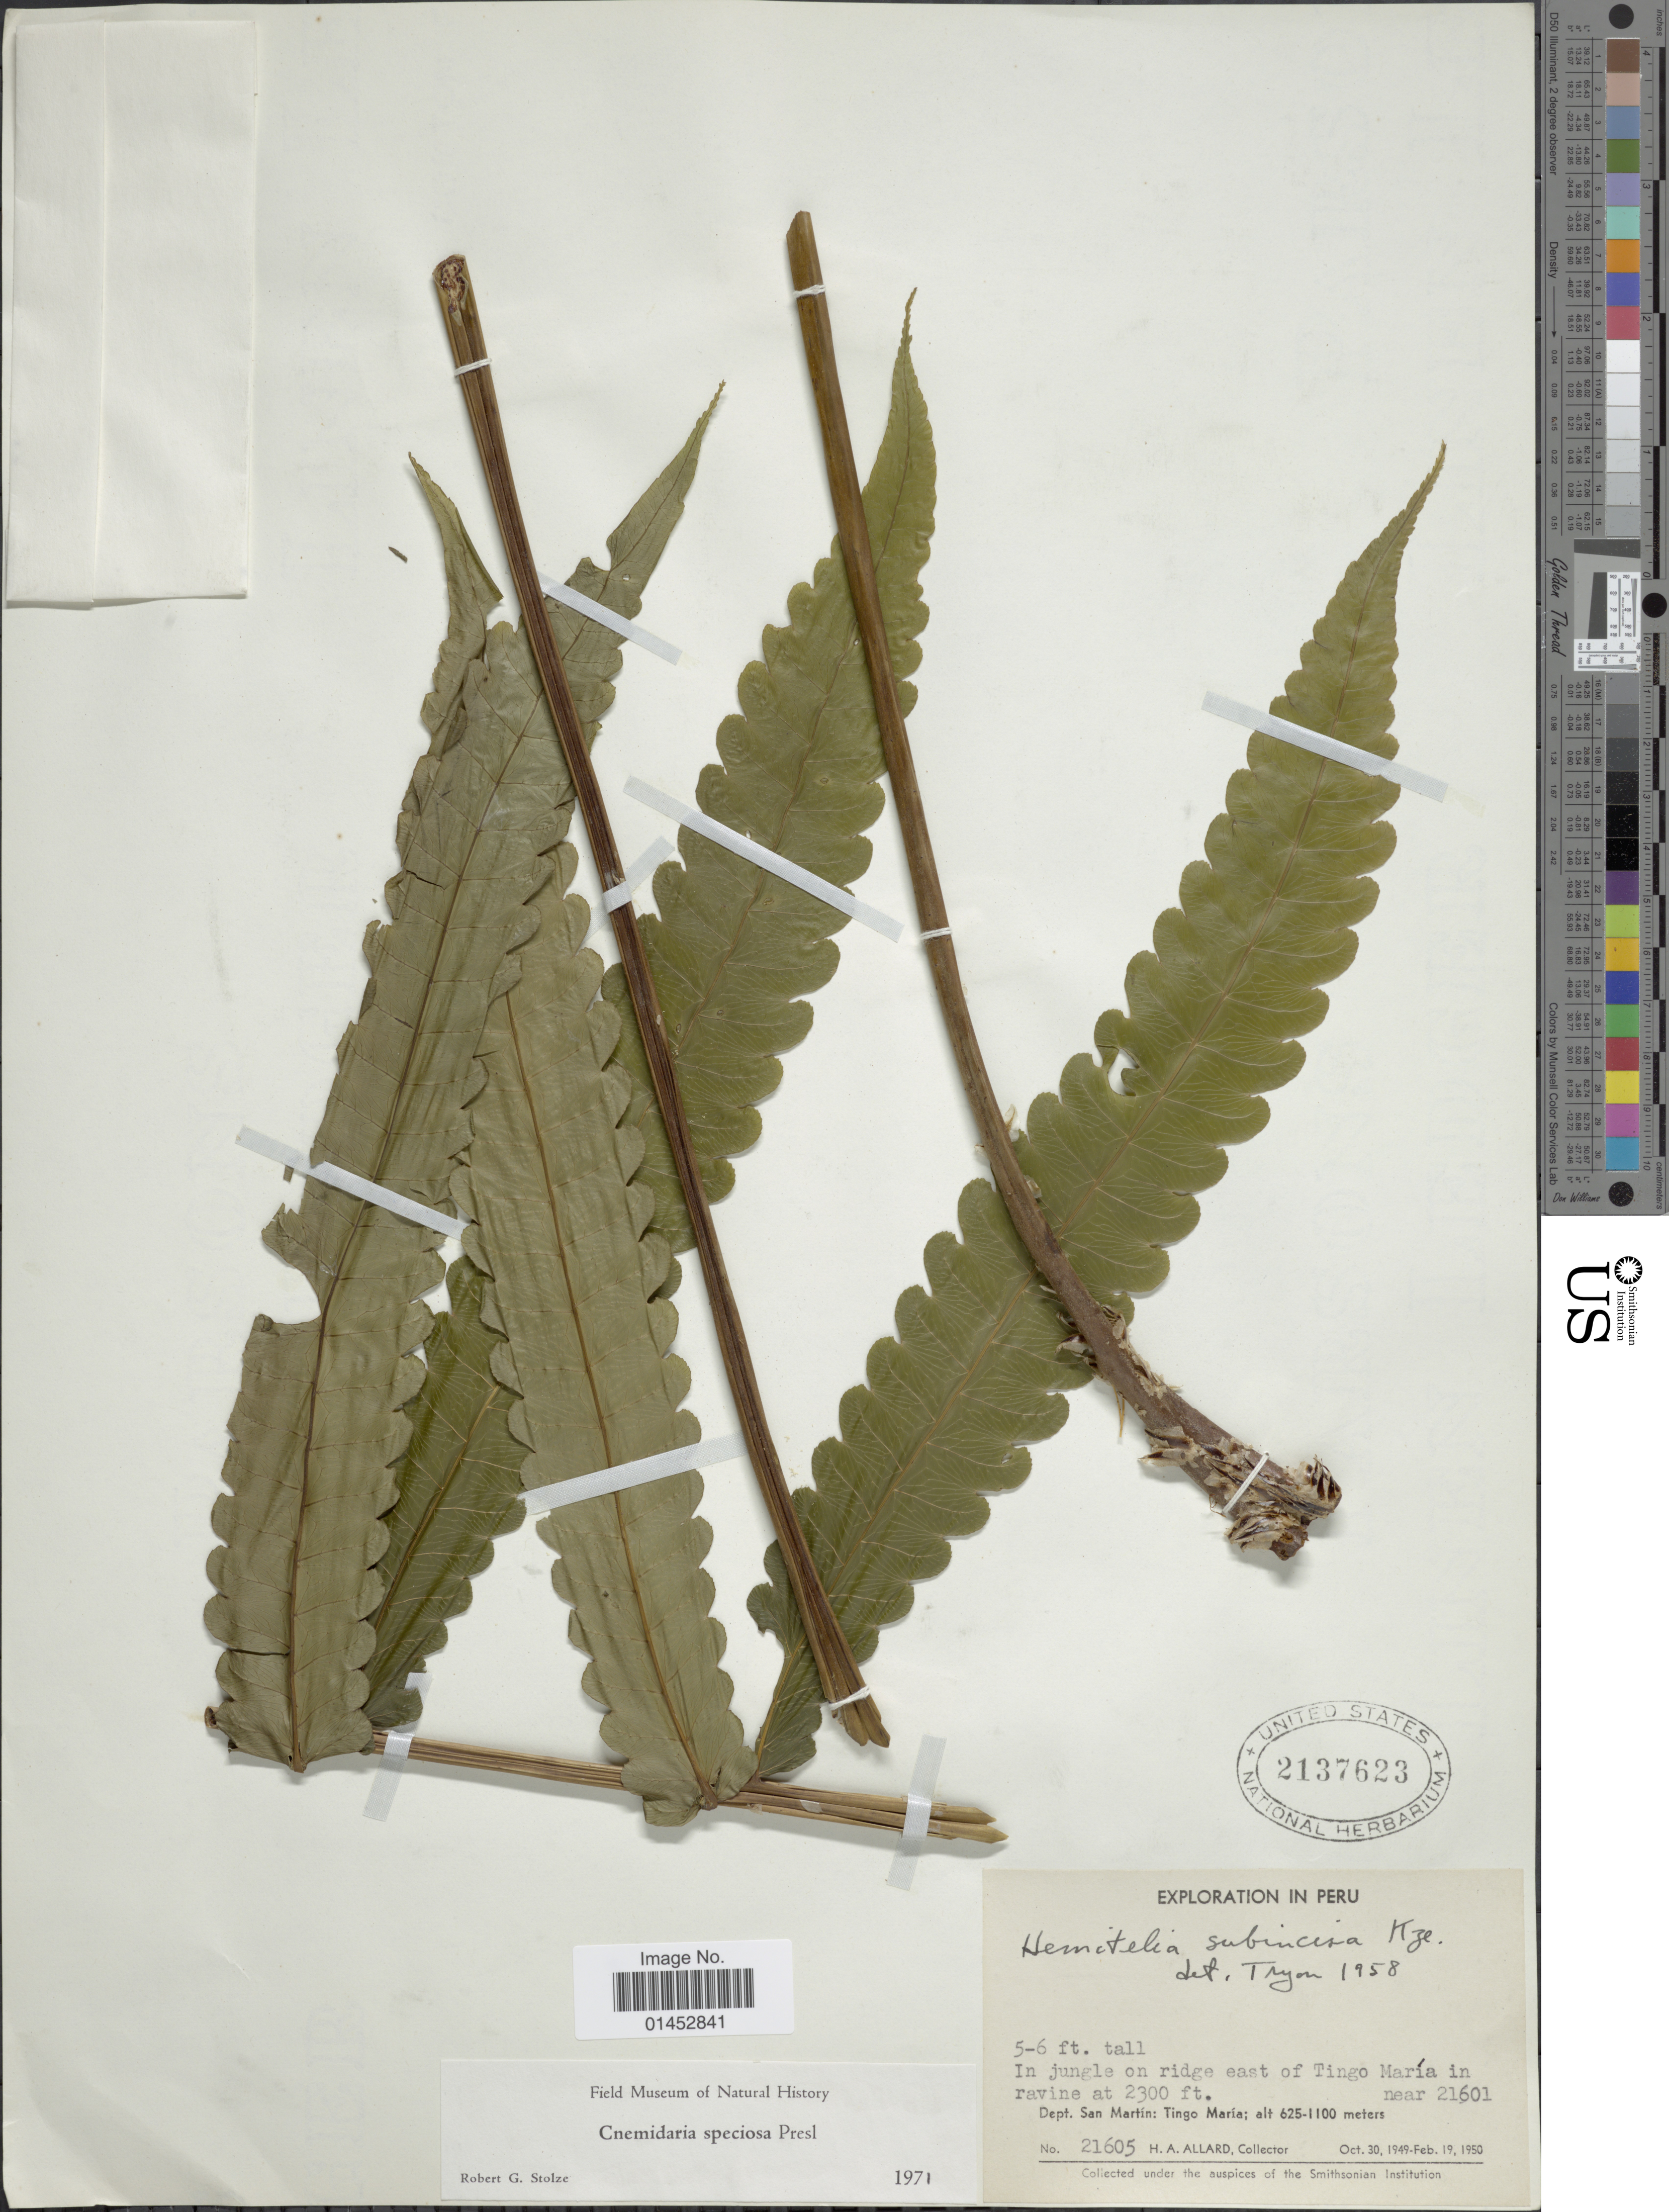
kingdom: Plantae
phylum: Tracheophyta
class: Polypodiopsida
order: Cyatheales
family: Cyatheaceae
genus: Cyathea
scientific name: Cyathea speciosa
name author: Humb. & Bonpl. ex Willd.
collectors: H. A. Allard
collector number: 21605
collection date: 1949-10-30/1950-02-19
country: Peru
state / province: San Martín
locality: In jungle on ridge east of Tingo María in ravine, Dept. San Martín: Tingo María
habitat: in jungle on ridge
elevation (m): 701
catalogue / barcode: US 2137623